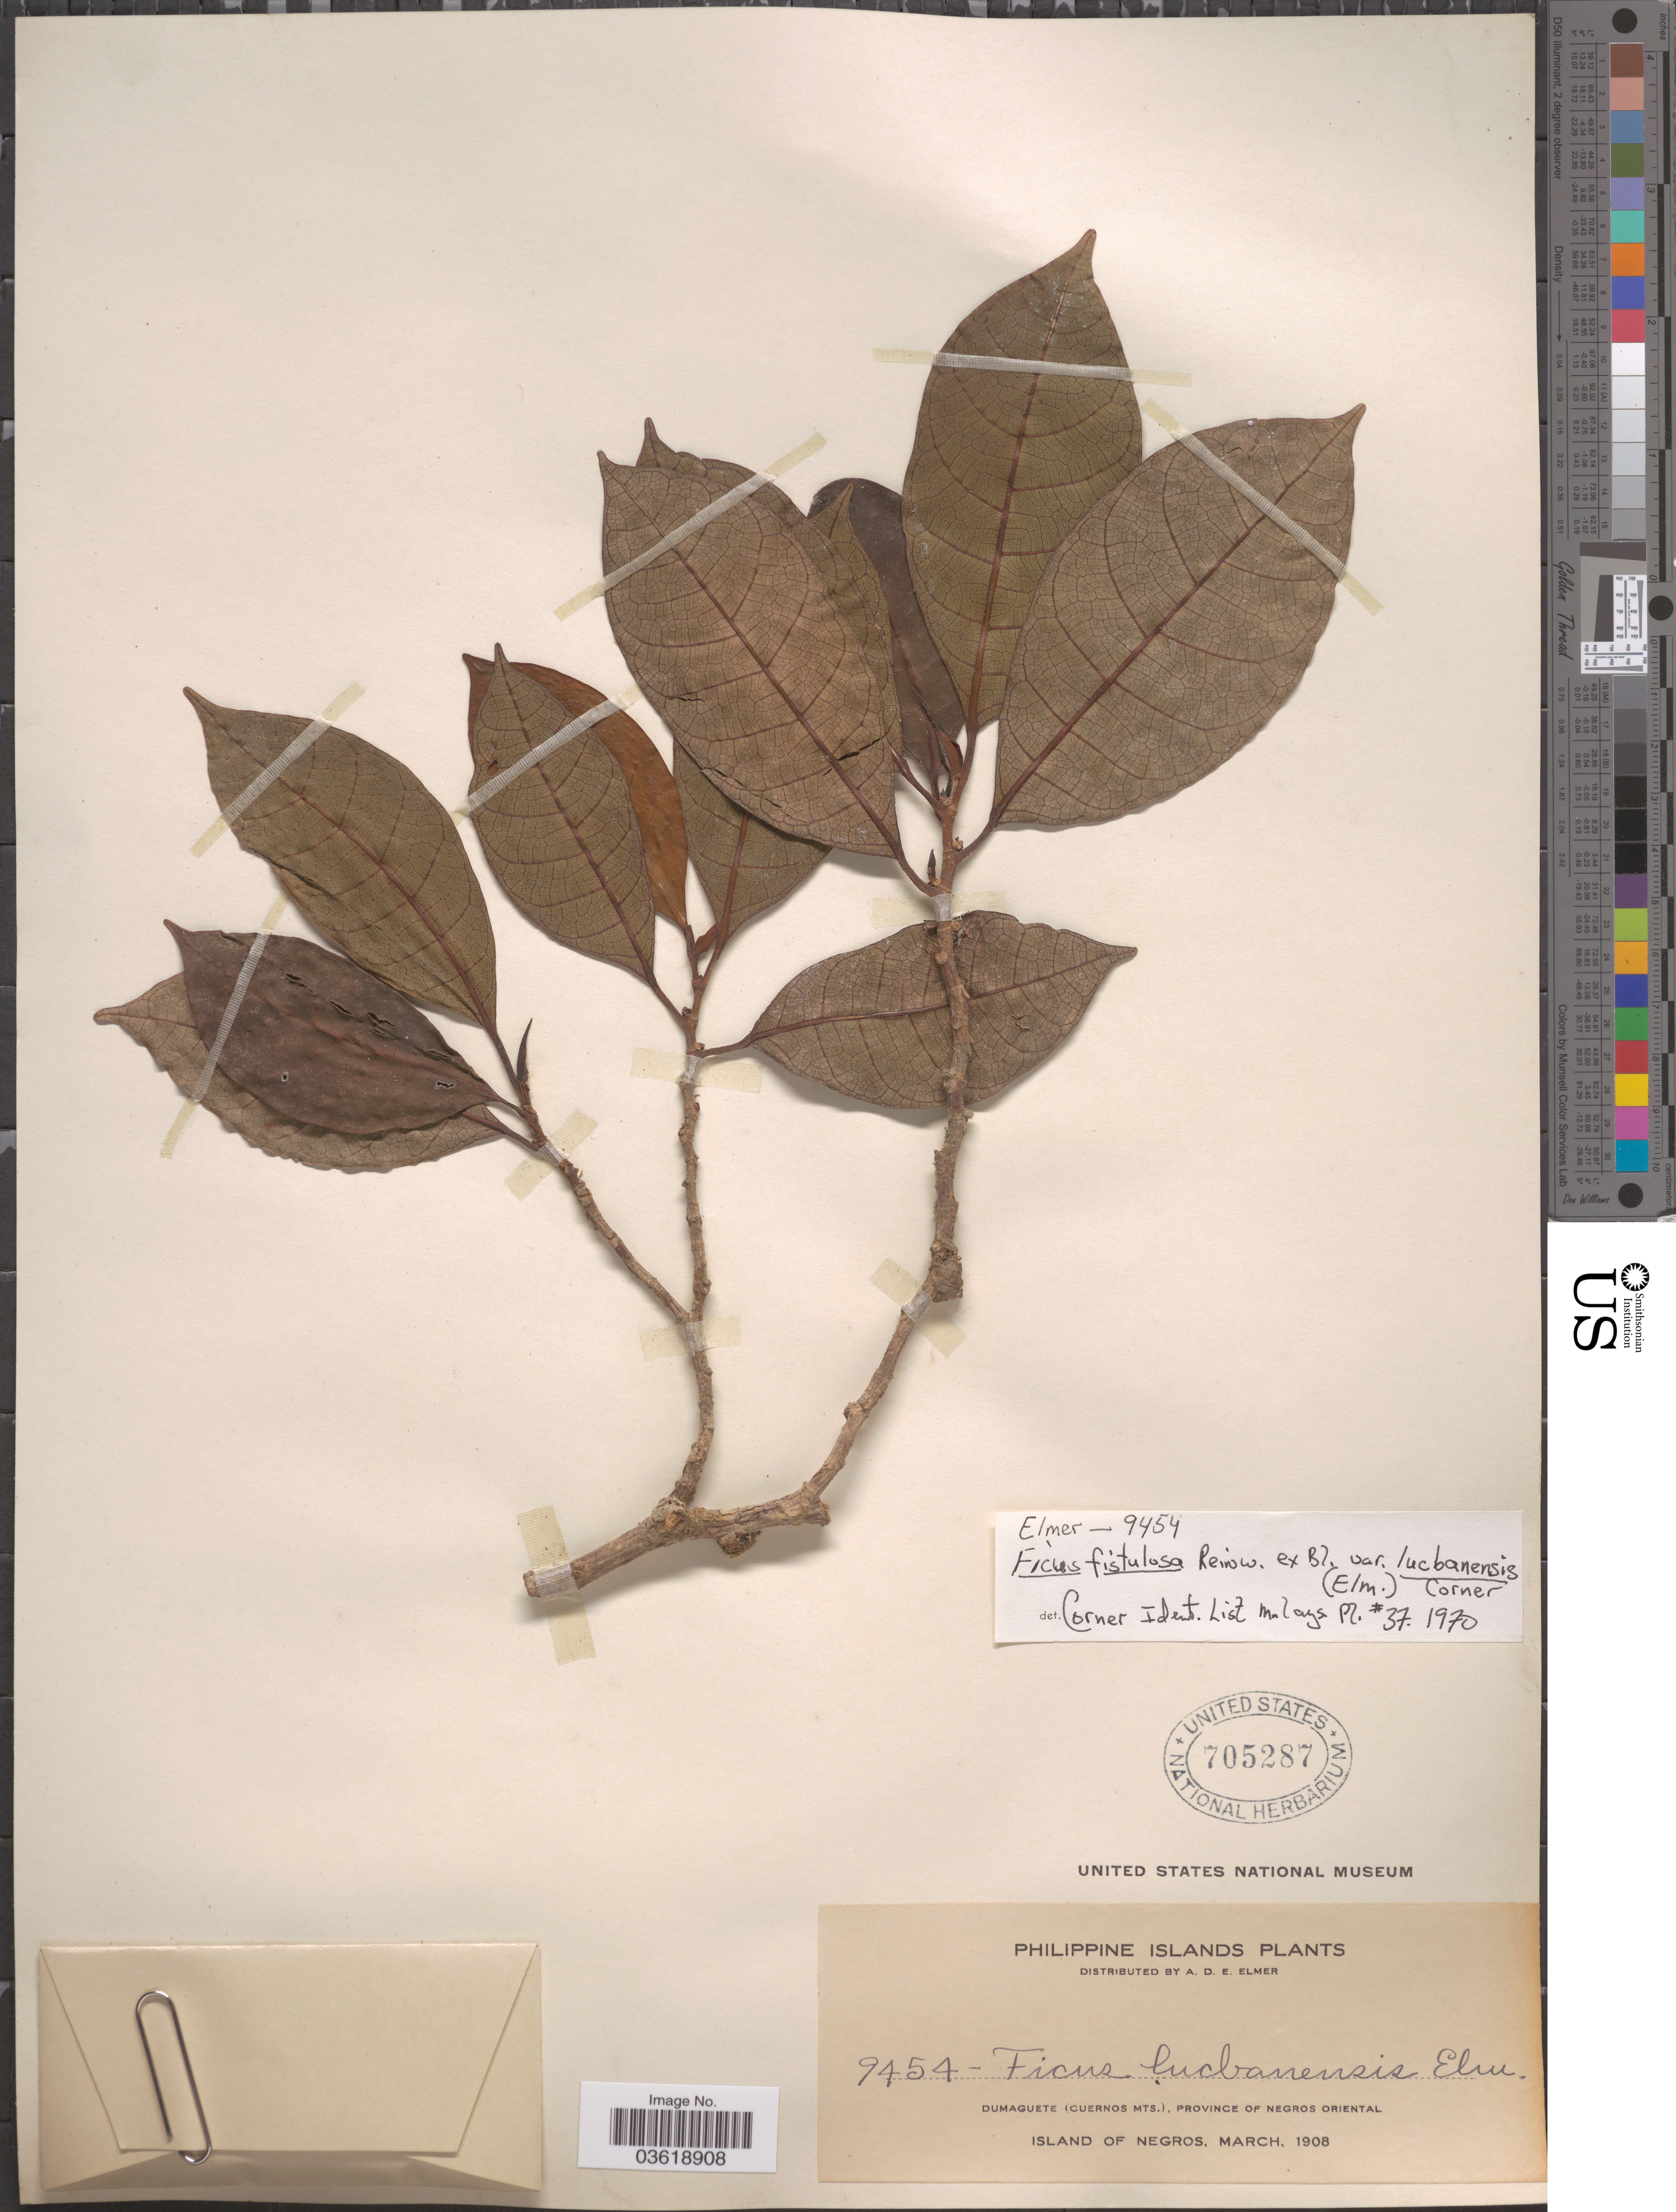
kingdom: Plantae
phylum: Tracheophyta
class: Magnoliopsida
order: Rosales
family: Moraceae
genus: Ficus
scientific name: Ficus fistulosa var. lucbanensis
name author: (Elmer) Corner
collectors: A. D. E. Elmer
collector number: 9454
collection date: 1908-03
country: Philippines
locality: Dumaguete (Cuernos Mts.), Province of Negros Oriental. Island of Negros.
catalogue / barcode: US 705287